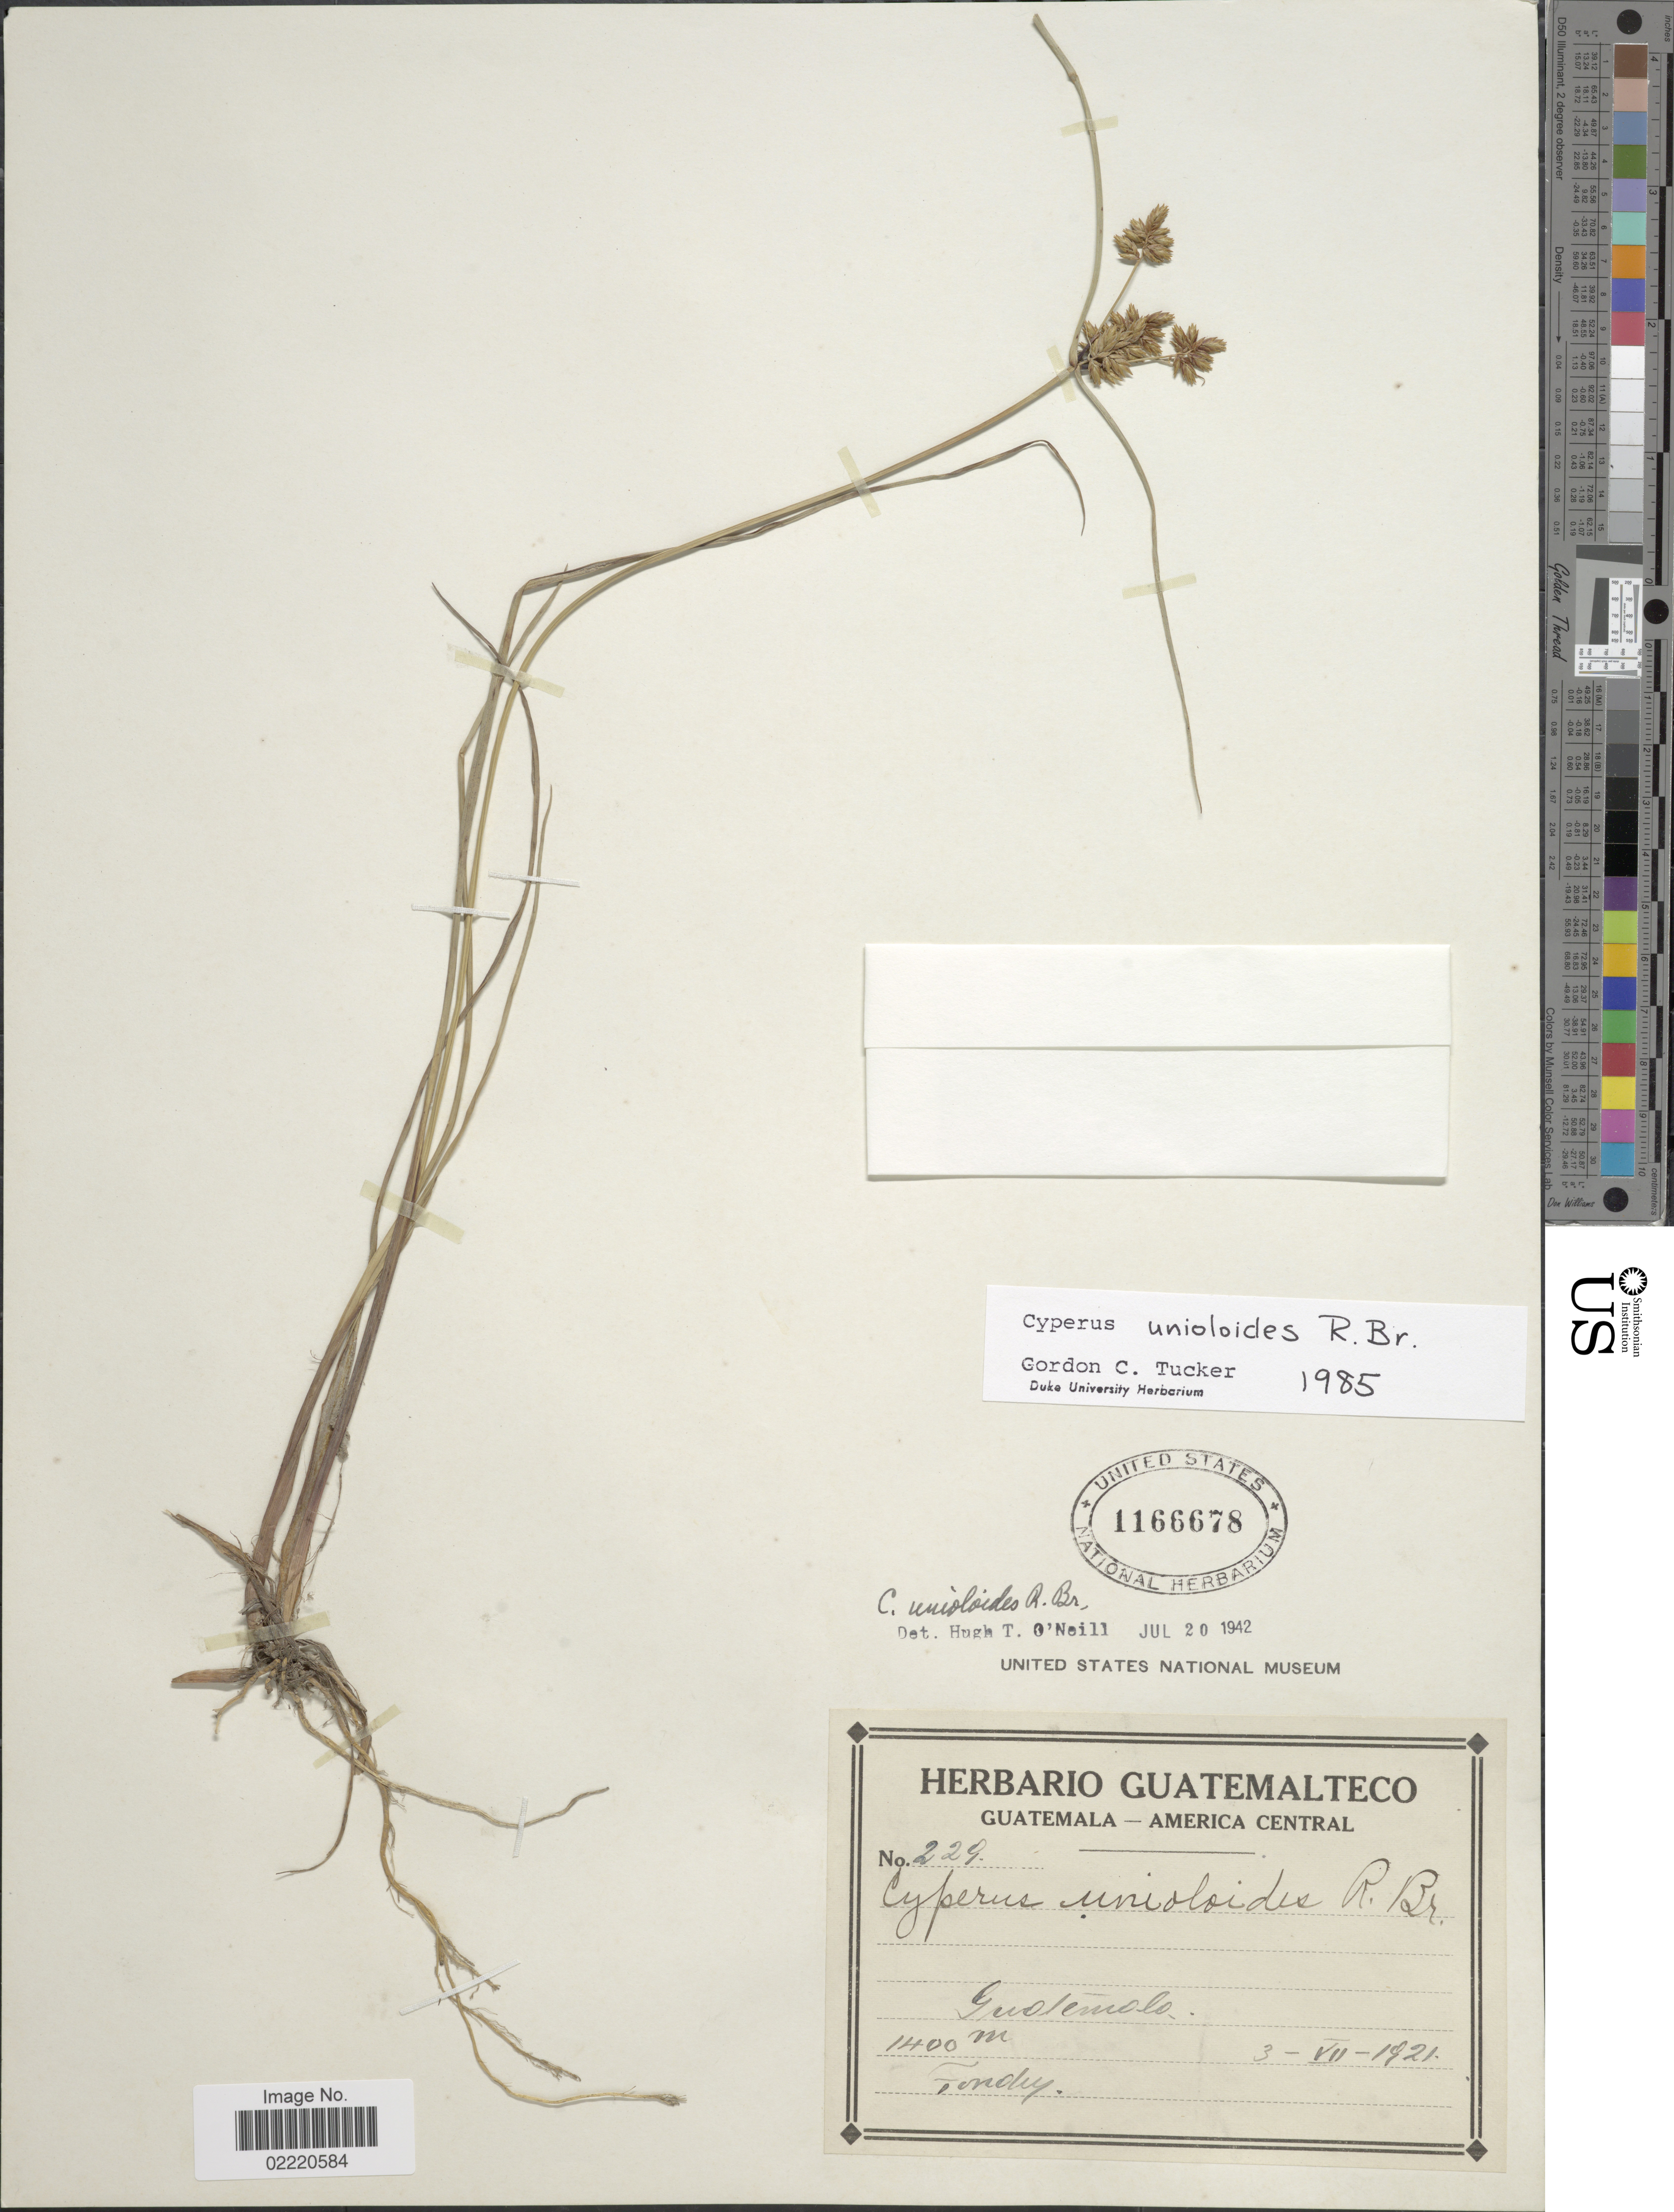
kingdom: Plantae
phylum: Tracheophyta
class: Liliopsida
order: Poales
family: Cyperaceae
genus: Cyperus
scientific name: Cyperus unioloides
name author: R. Br.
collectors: A. Tonduz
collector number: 229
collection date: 1921-07-03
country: Guatemala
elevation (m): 1400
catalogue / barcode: US 1166678